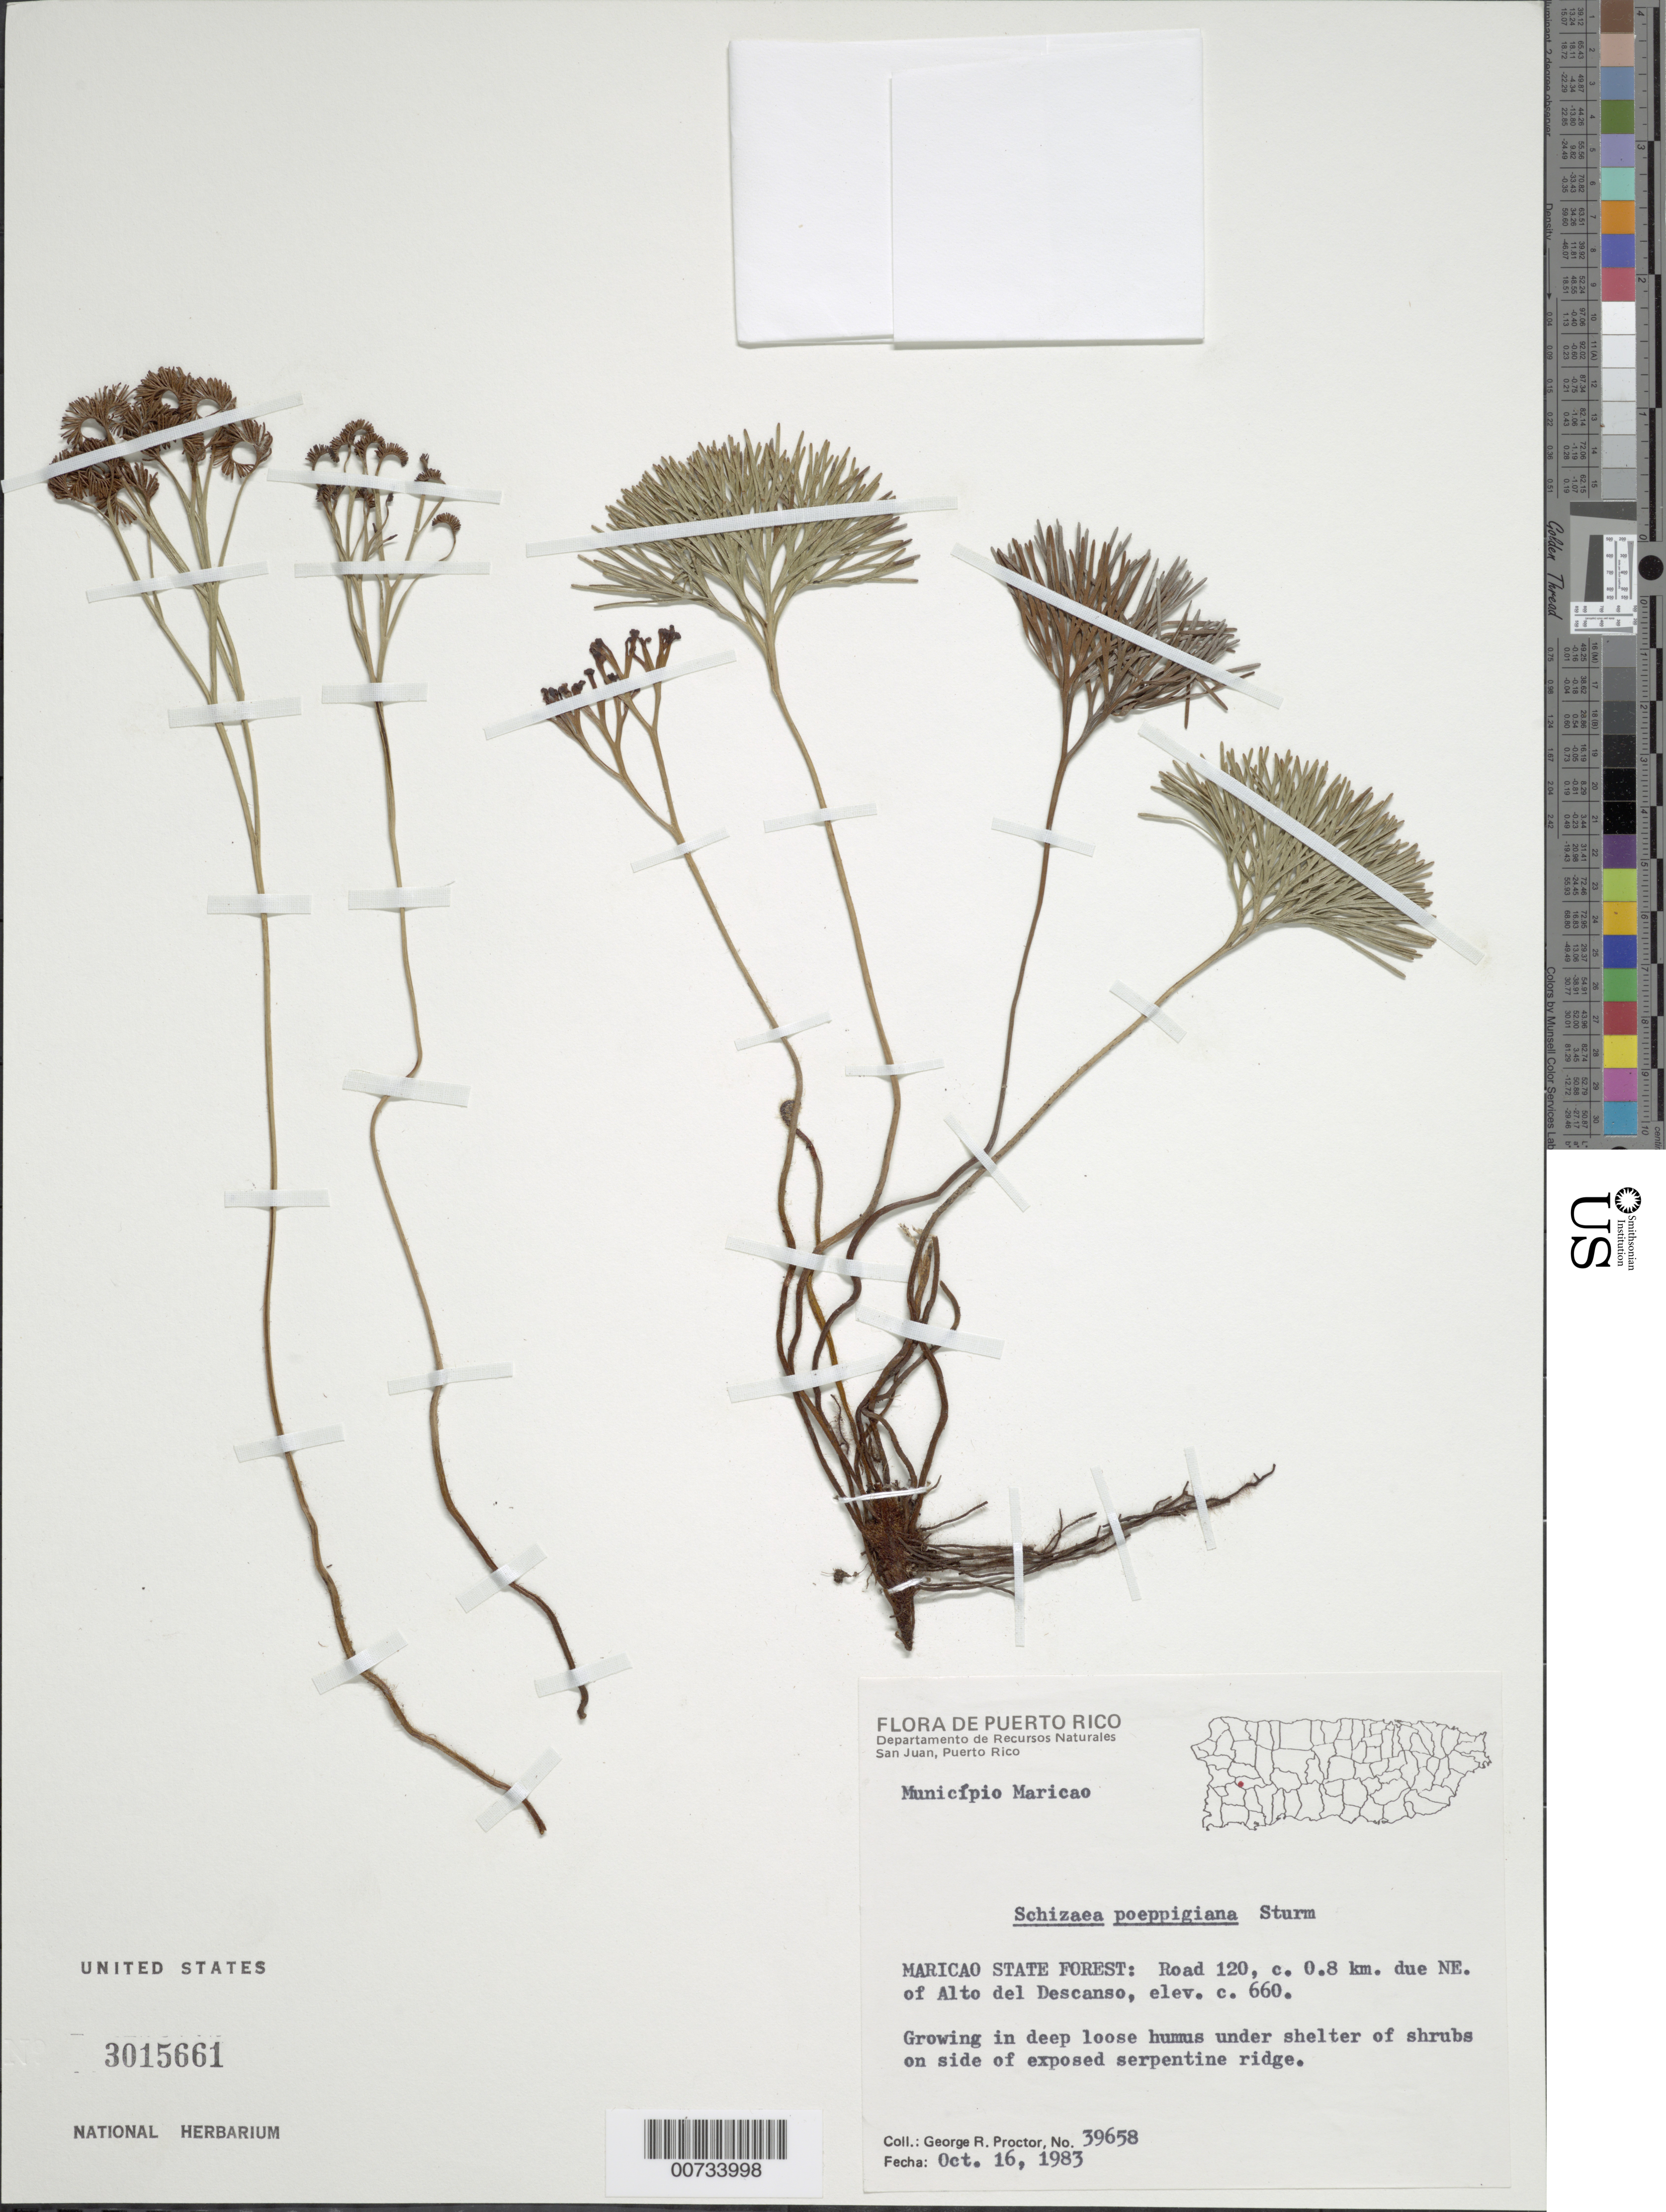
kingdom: Plantae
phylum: Tracheophyta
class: Polypodiopsida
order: Schizaeales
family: Schizaeaceae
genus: Schizaea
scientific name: Schizaea poeppigiana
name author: J.W. Sturm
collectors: G. R. Proctor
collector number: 39658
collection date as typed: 16 Oct 1983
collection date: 1983-10-16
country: Puerto Rico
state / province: Maricao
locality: Maricao State Forest: Road 120, c. 0.8 km due NE of Alto del Descanso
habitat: Growing in deep loose humus under shelter of shrubs on side of exposed serpentien ridge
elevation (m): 660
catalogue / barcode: US 3015661